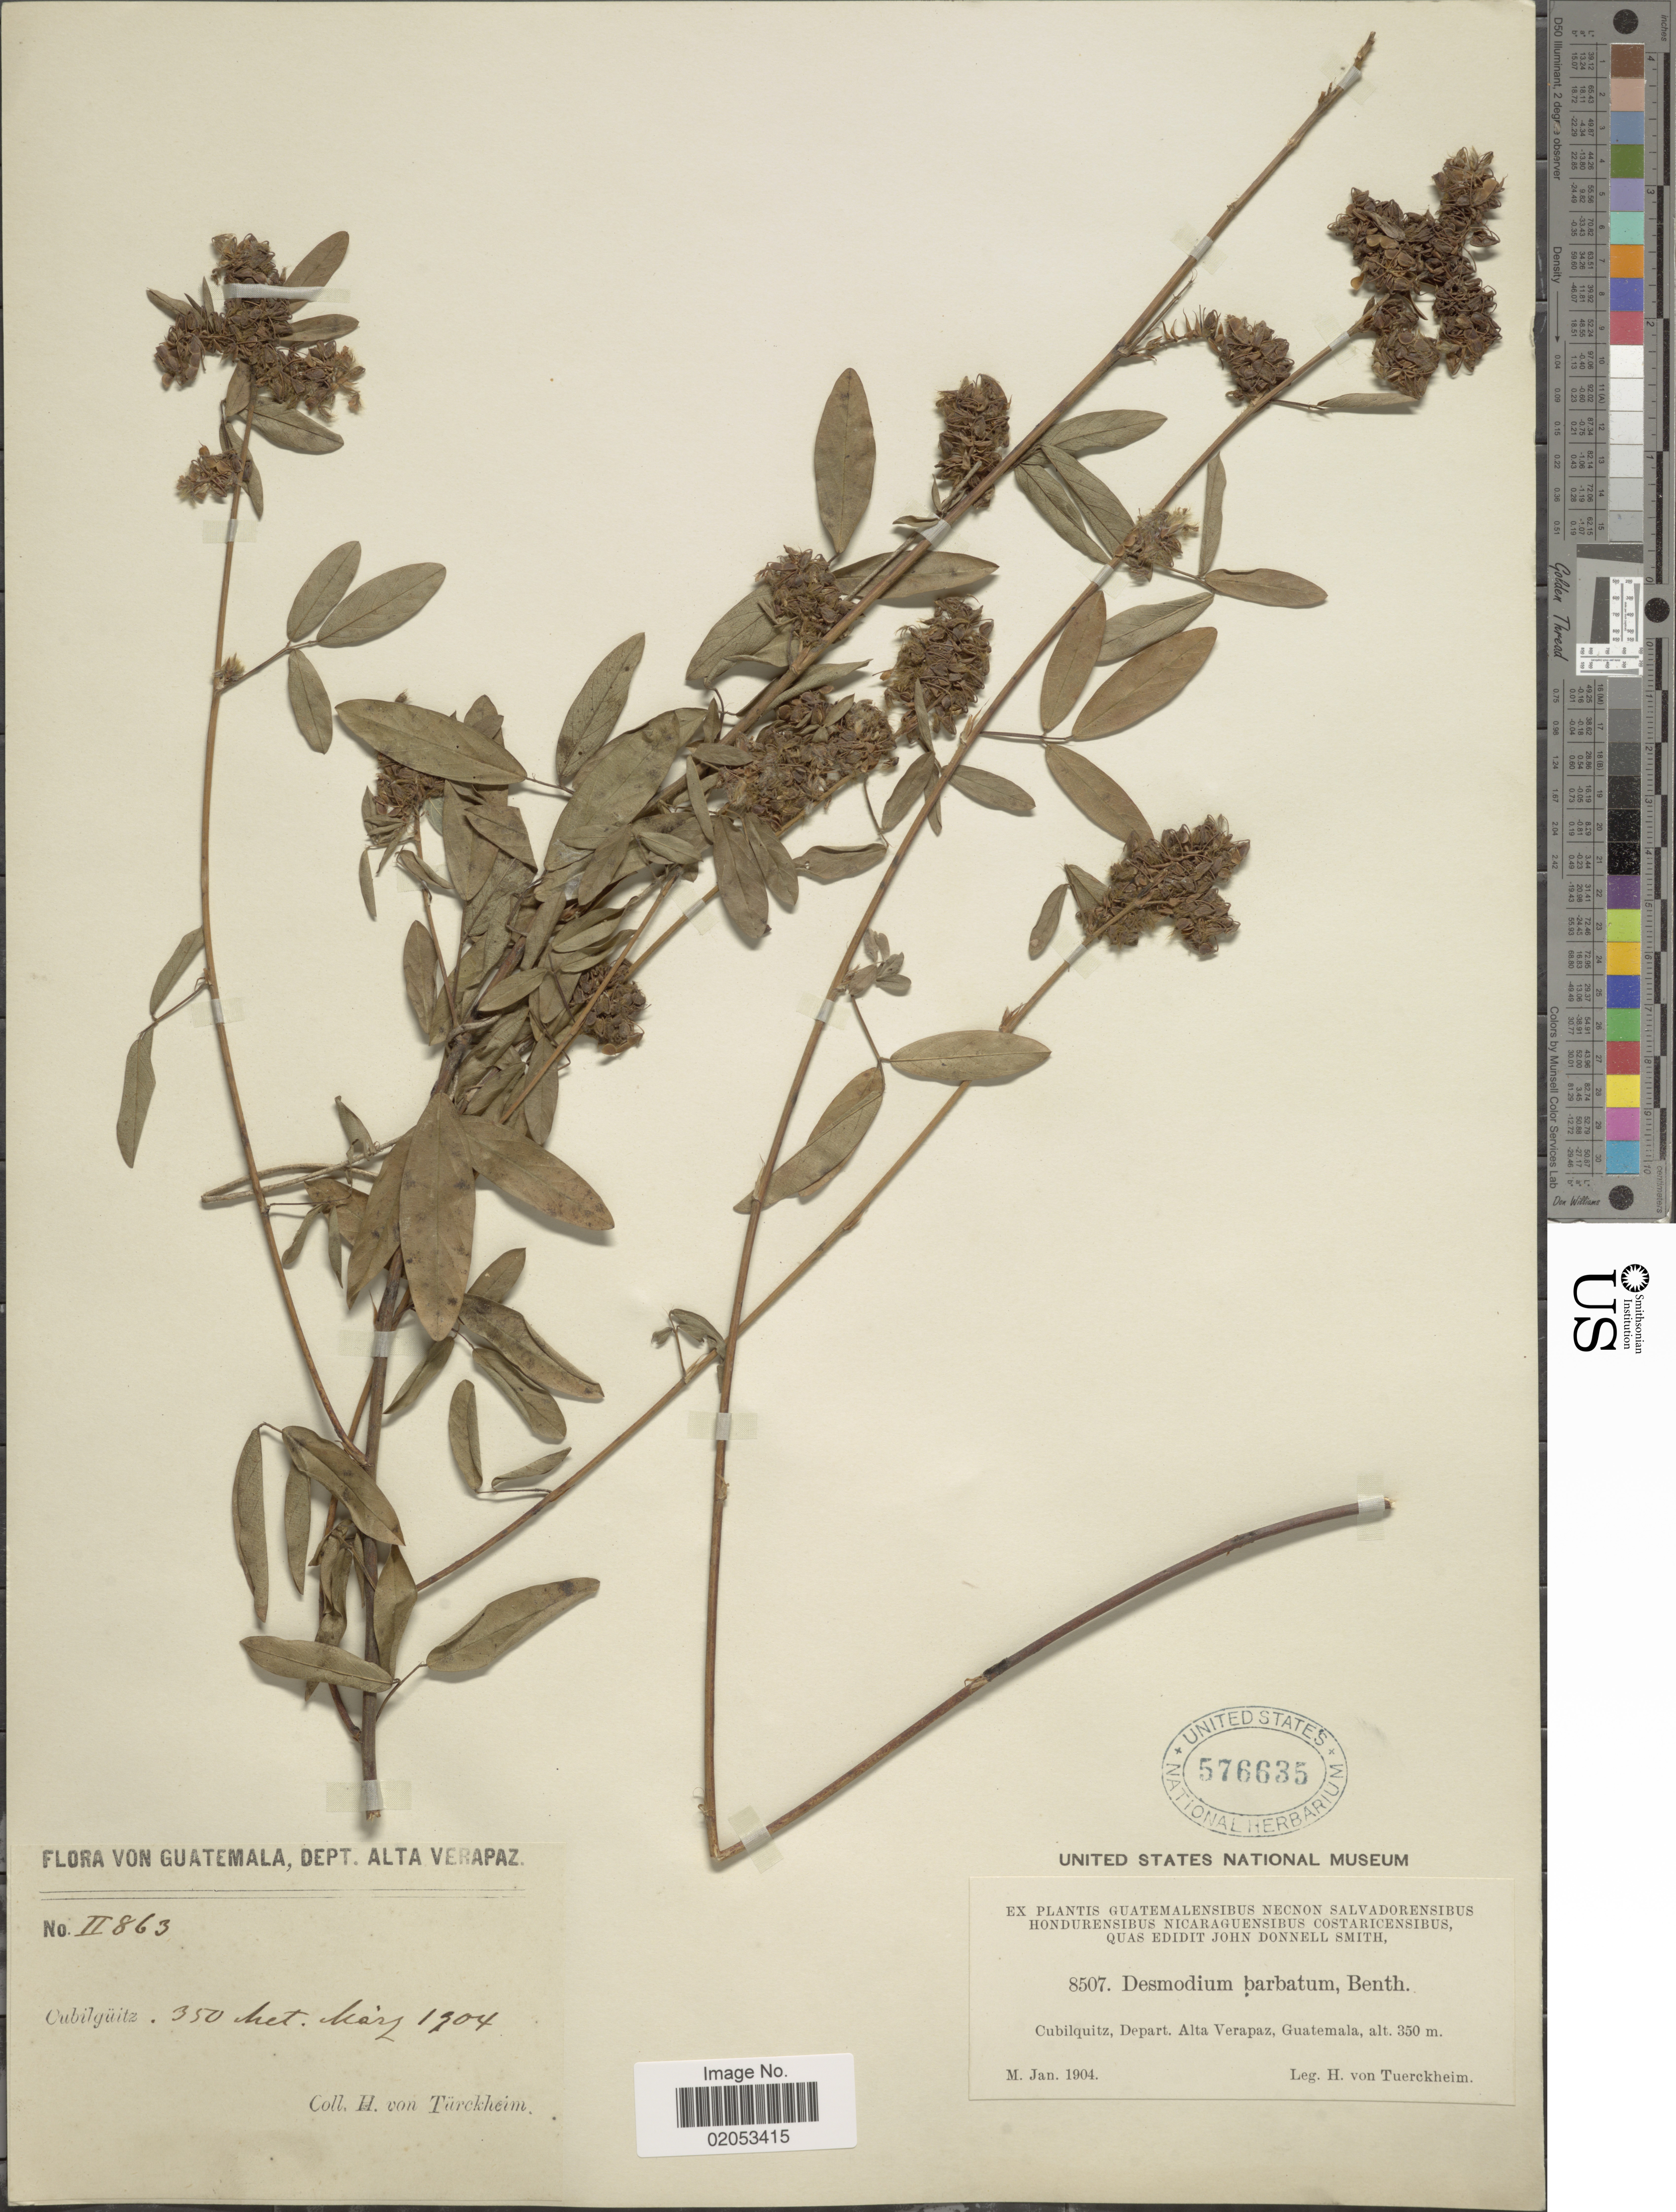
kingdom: Plantae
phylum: Tracheophyta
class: Magnoliopsida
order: Fabales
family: Fabaceae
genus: Grona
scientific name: Grona barbata var. barbata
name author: (L.) H. Ohashi & K. Ohashi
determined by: Strong, Mark T., (BOT), Smithsonian Institution - National Museum of Natural History (UNITED STATES)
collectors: H. von Türckheim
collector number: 8507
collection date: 1904-01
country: Guatemala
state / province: Alta Verapaz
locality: Dept. Alta Verapaz, Cubilquitz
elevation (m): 350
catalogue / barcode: US 576635